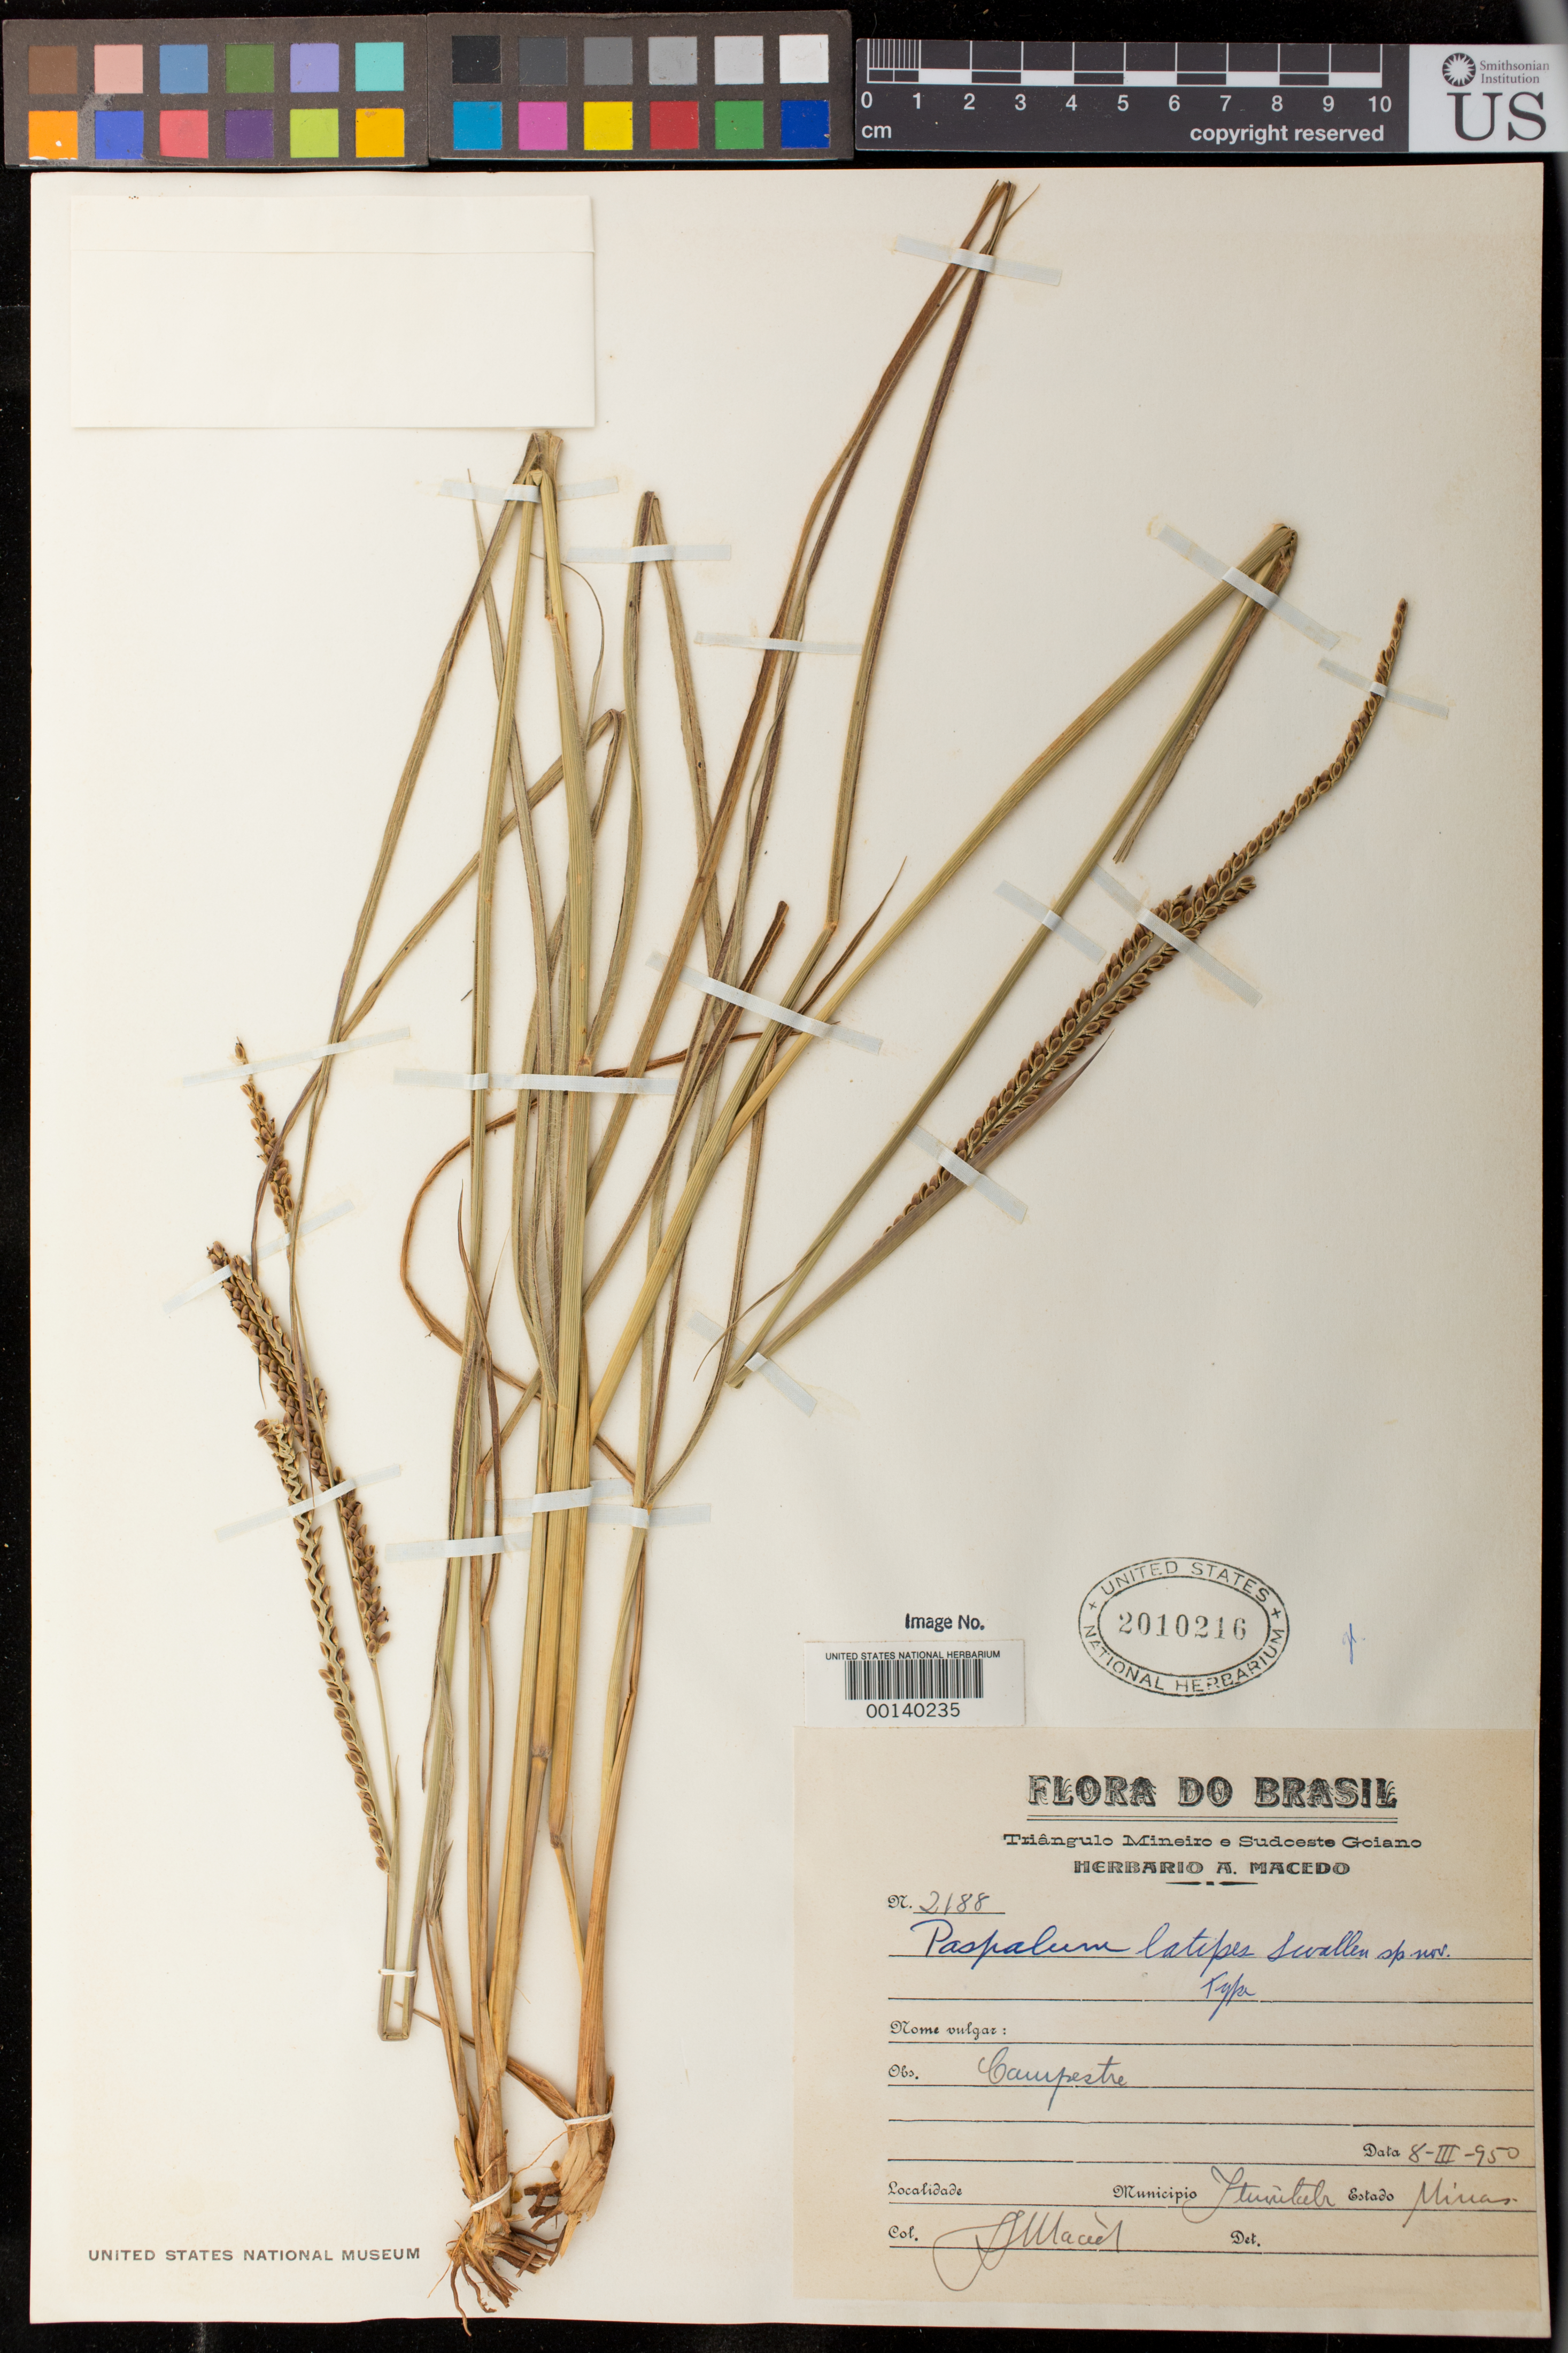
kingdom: Plantae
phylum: Tracheophyta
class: Liliopsida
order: Poales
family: Poaceae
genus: Paspalum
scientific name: Paspalum latipes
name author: Swallen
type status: Holotype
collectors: A. Macedo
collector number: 2188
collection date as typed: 08 Mar 1950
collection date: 1950-03-08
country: Brazil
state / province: Minas Gerais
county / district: Ituiutaba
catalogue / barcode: US 2010216